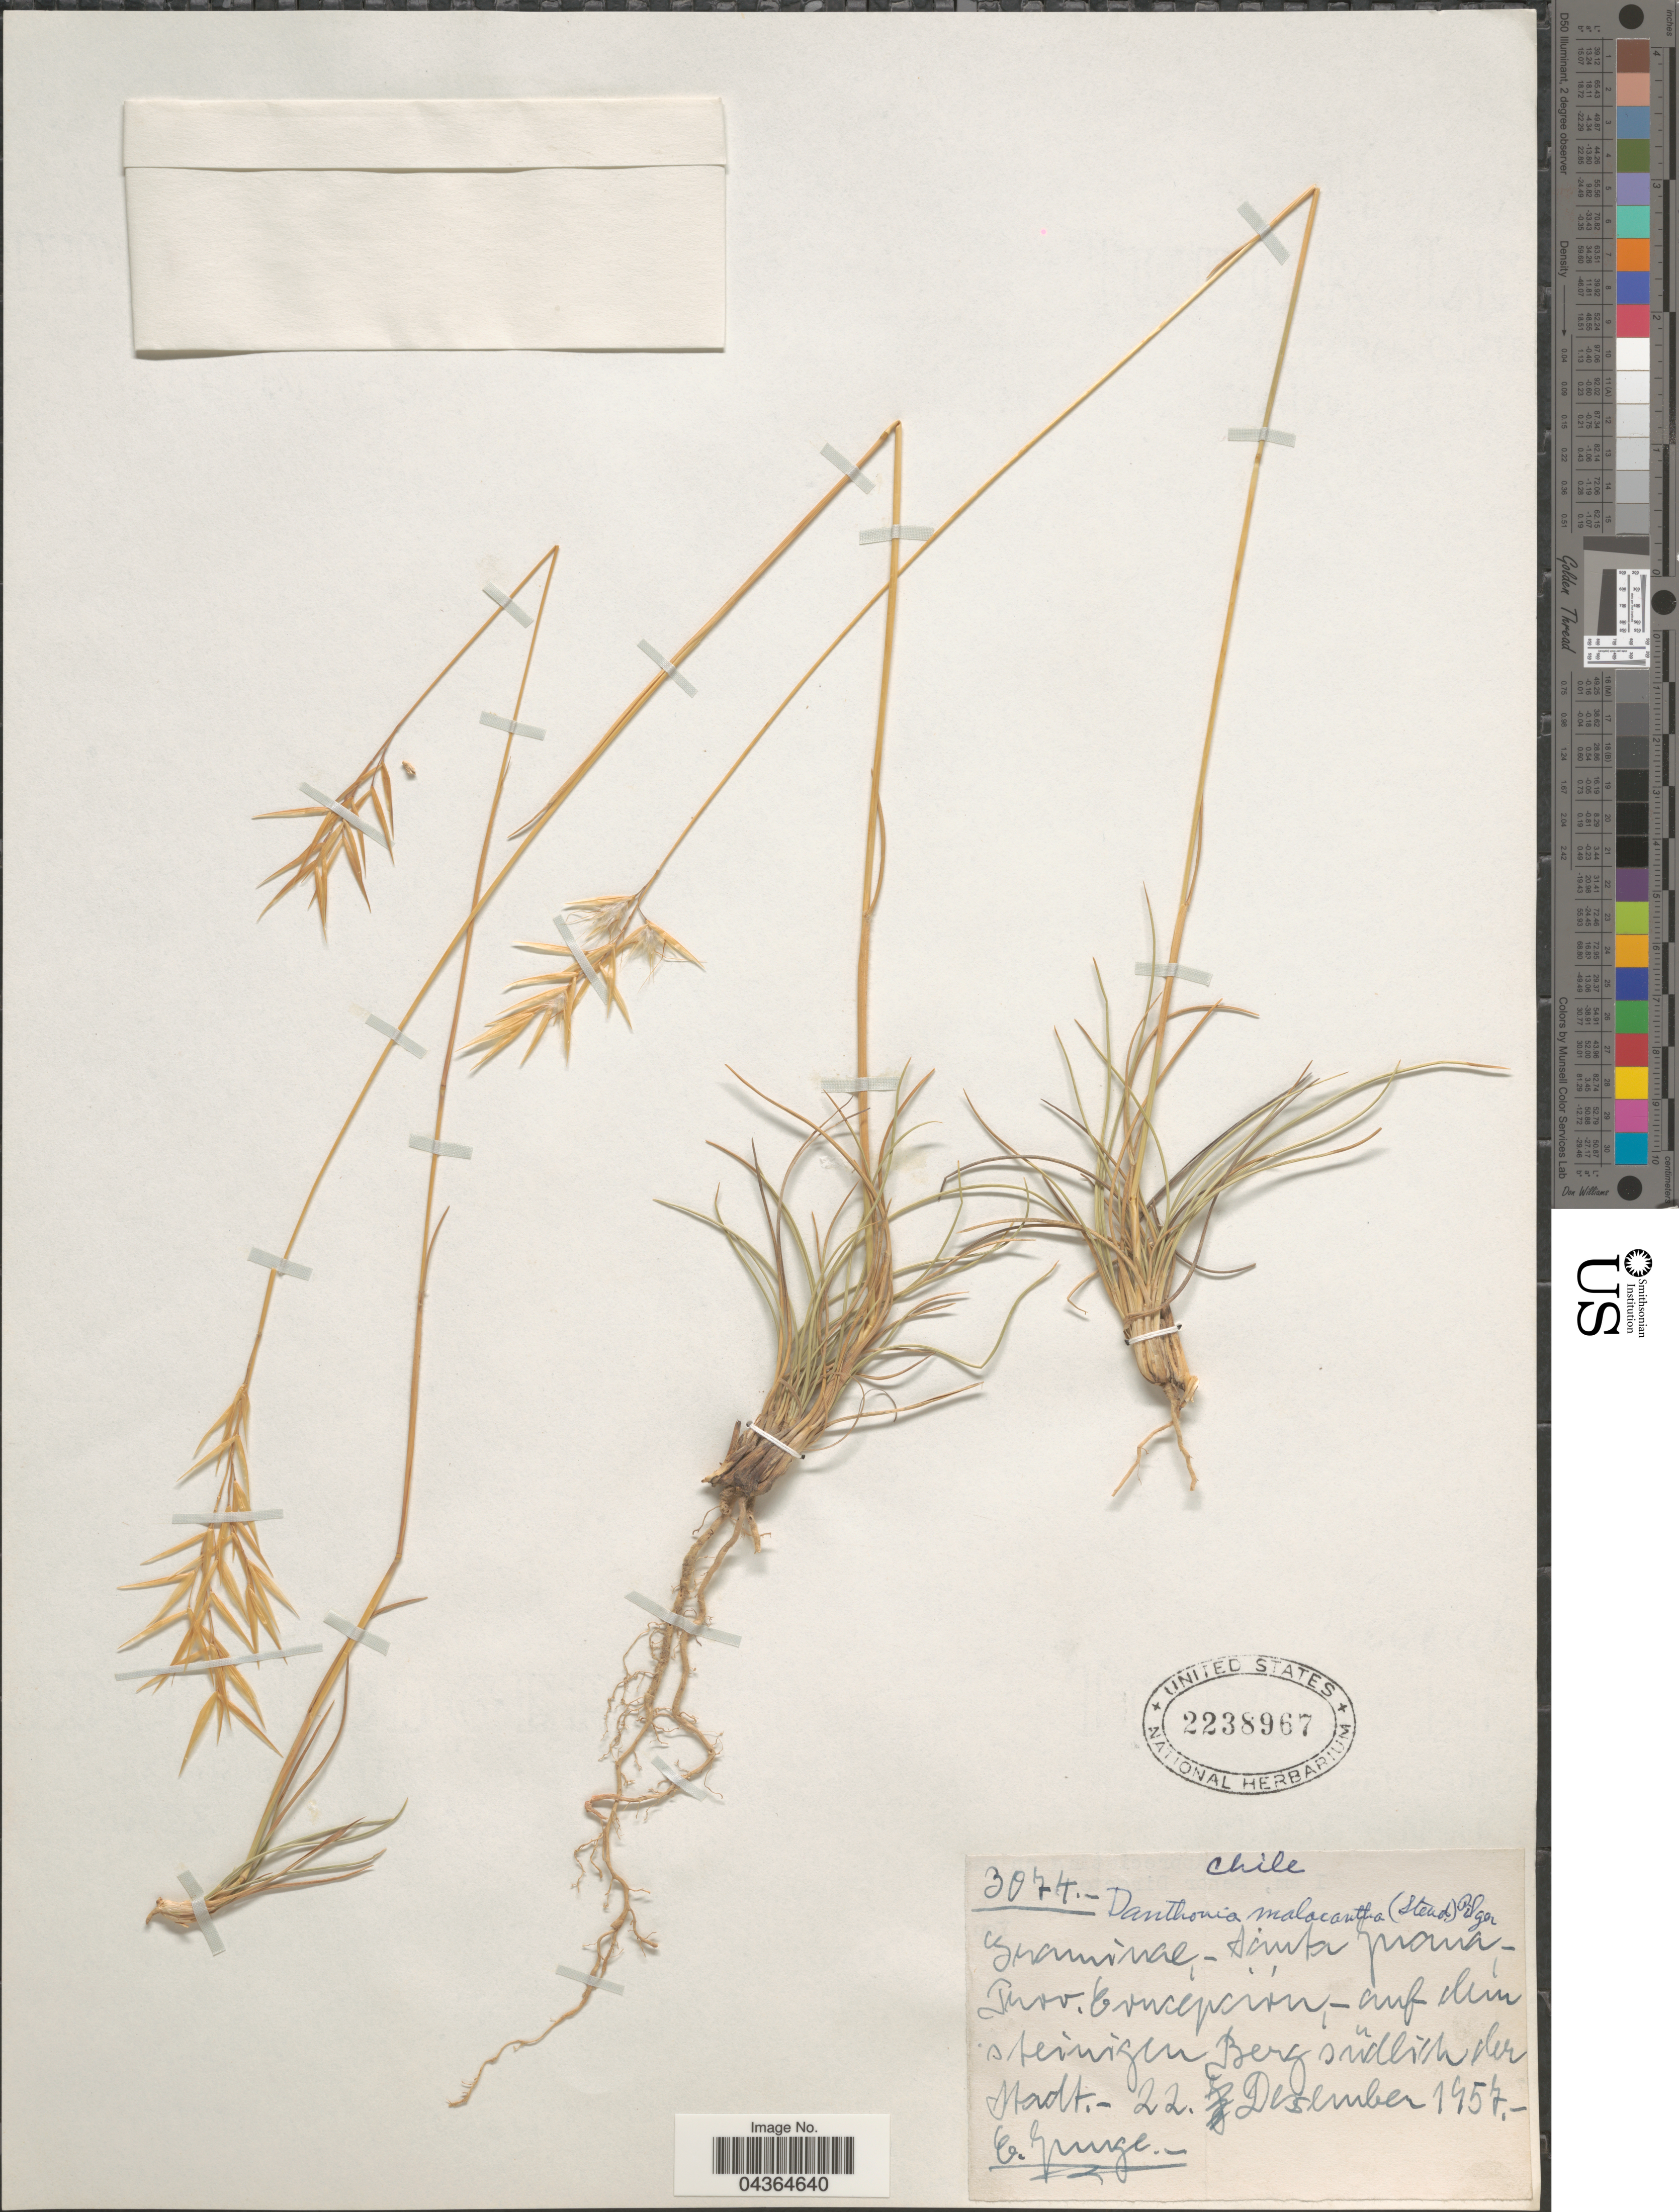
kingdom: Plantae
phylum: Tracheophyta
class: Liliopsida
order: Poales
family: Poaceae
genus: Danthonia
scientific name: Danthonia malacantha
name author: (Steud.) Pilg.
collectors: E. Junge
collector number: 3074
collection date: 1957-12-22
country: Chile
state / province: Bio-Bío (VIII)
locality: Santa Juana, Prov. Concepción- auf dem steinigen Berg südlich der stadt.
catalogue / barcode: US 2238967